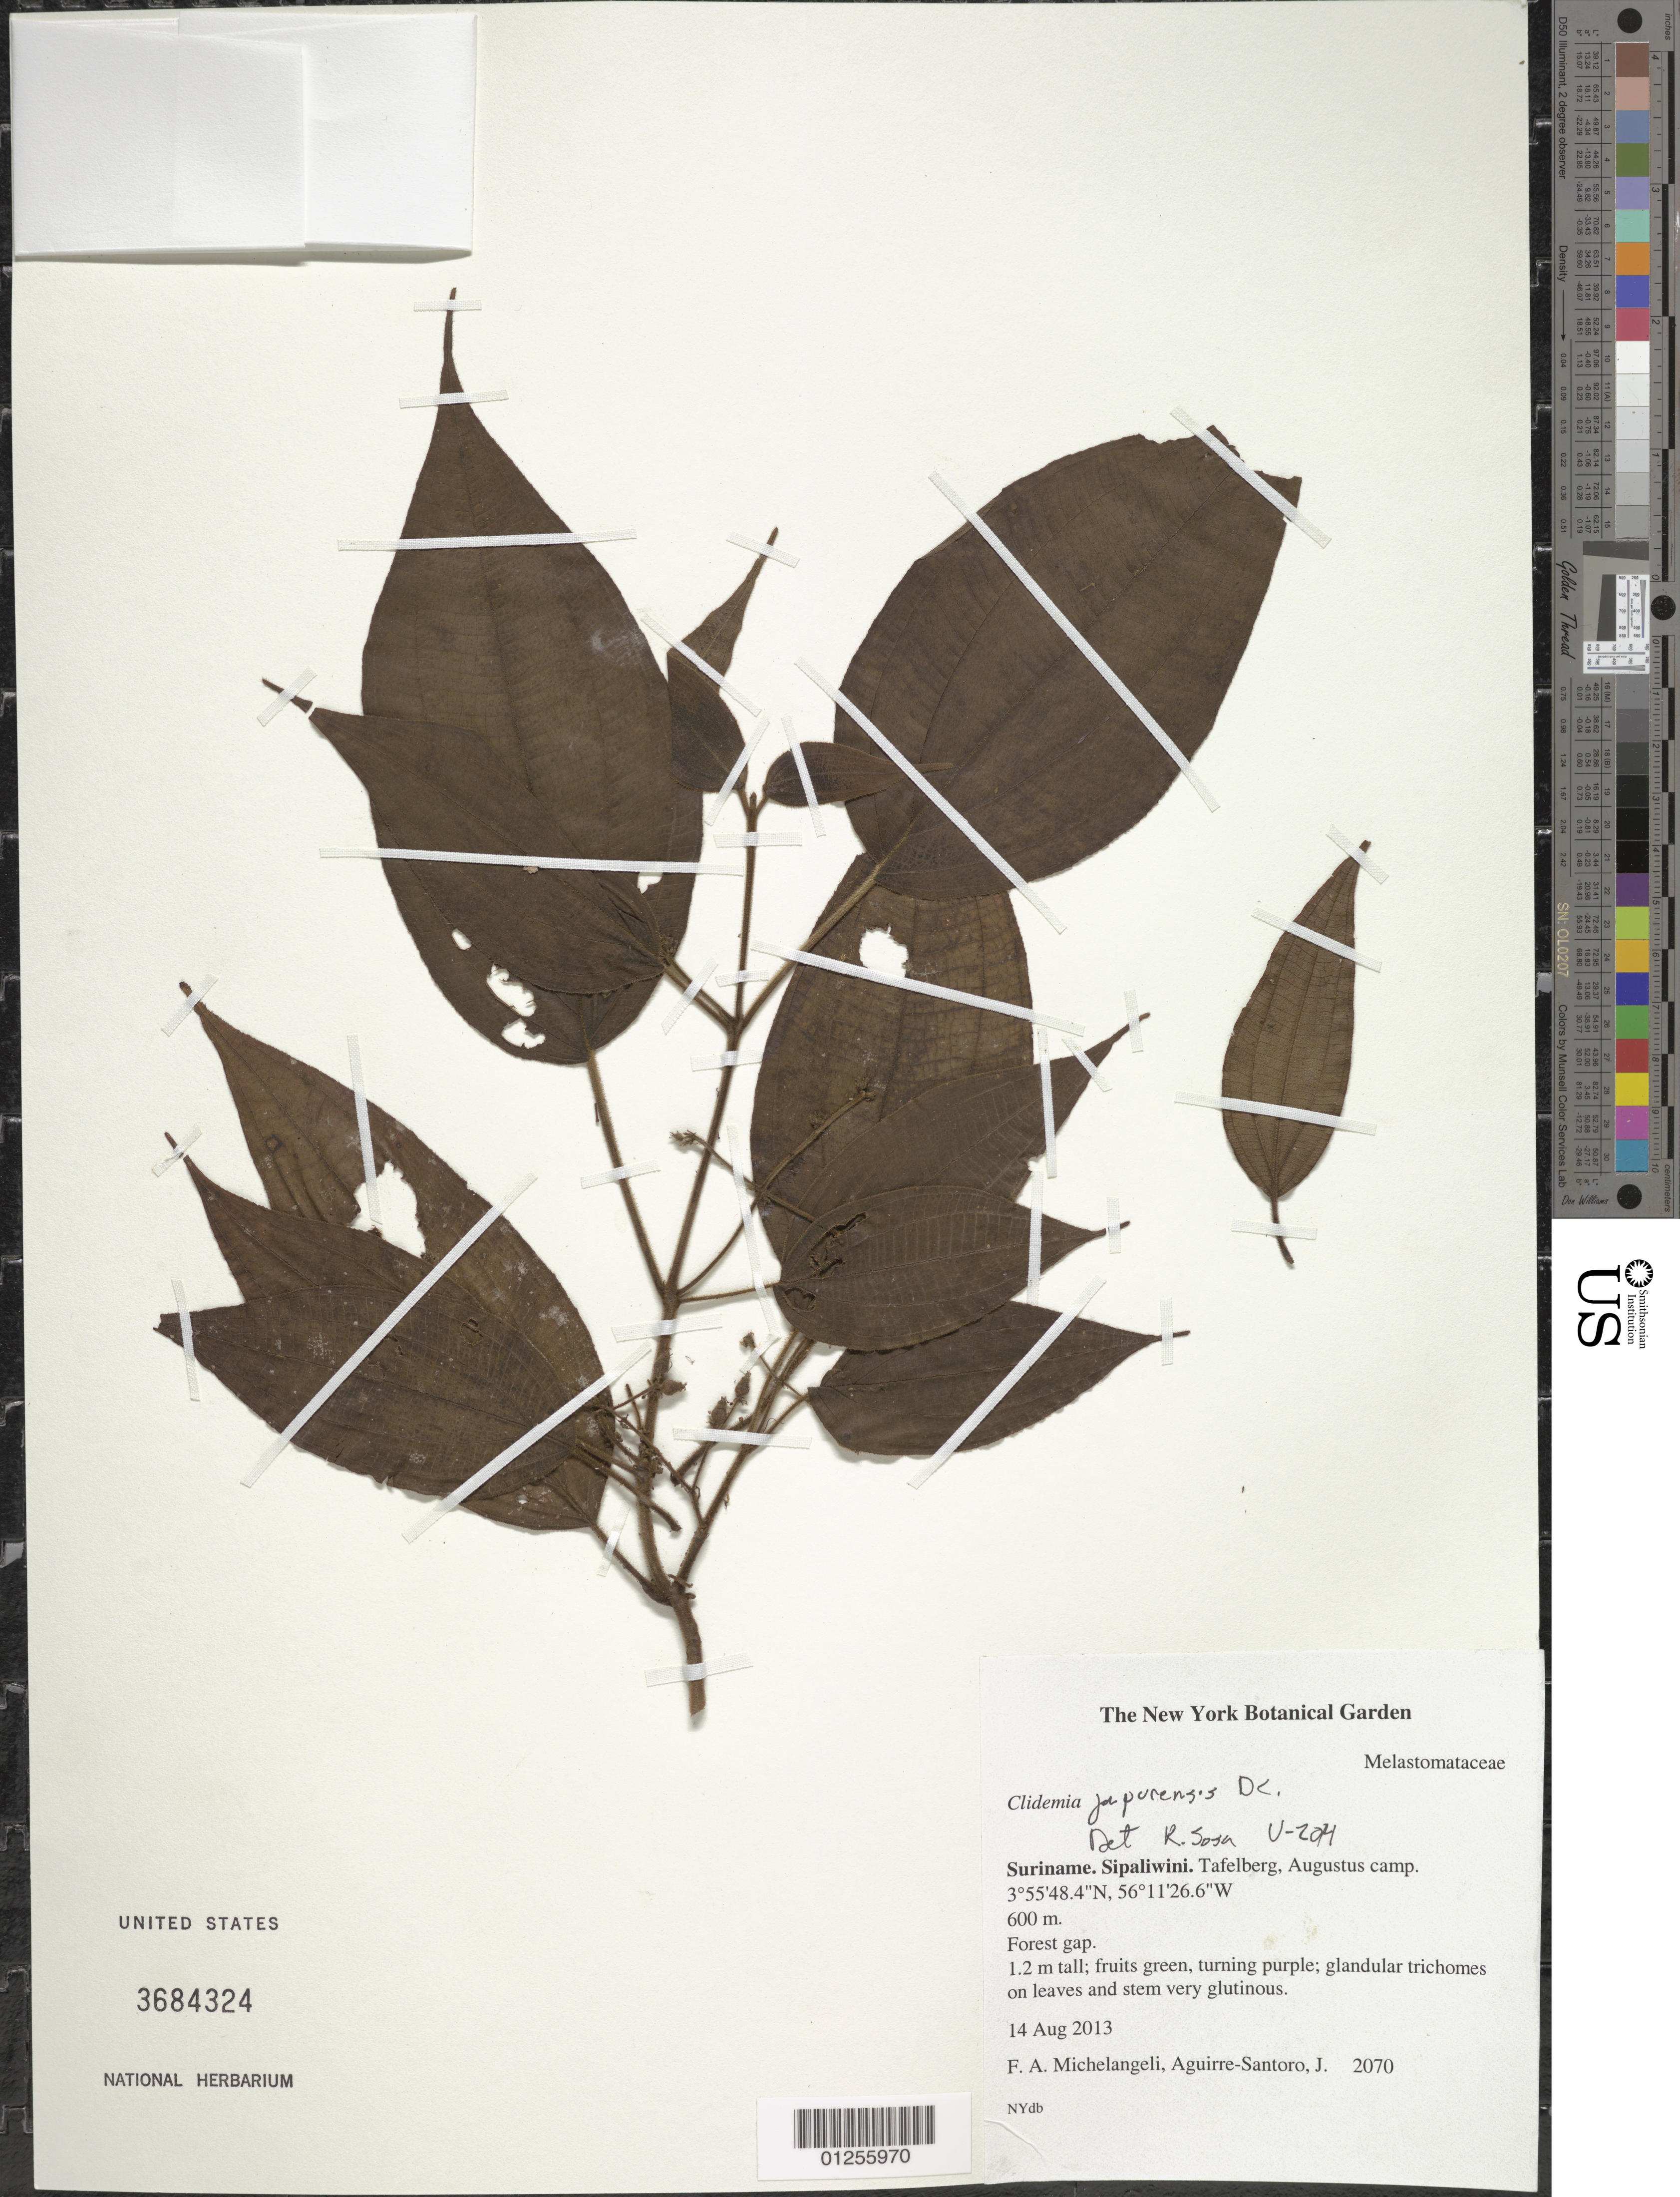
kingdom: Plantae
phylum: Tracheophyta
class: Magnoliopsida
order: Myrtales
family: Melastomataceae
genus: Clidemia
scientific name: Clidemia japurensis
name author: DC.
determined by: Sosa, K.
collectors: F. A. Michelangeli & J. Aguirre-Santoro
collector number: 2070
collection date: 2013-08-14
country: Suriname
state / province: Sipaliwini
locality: Tafelberg, Augustus camp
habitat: Forest gap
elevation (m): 600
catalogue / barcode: US 3684324